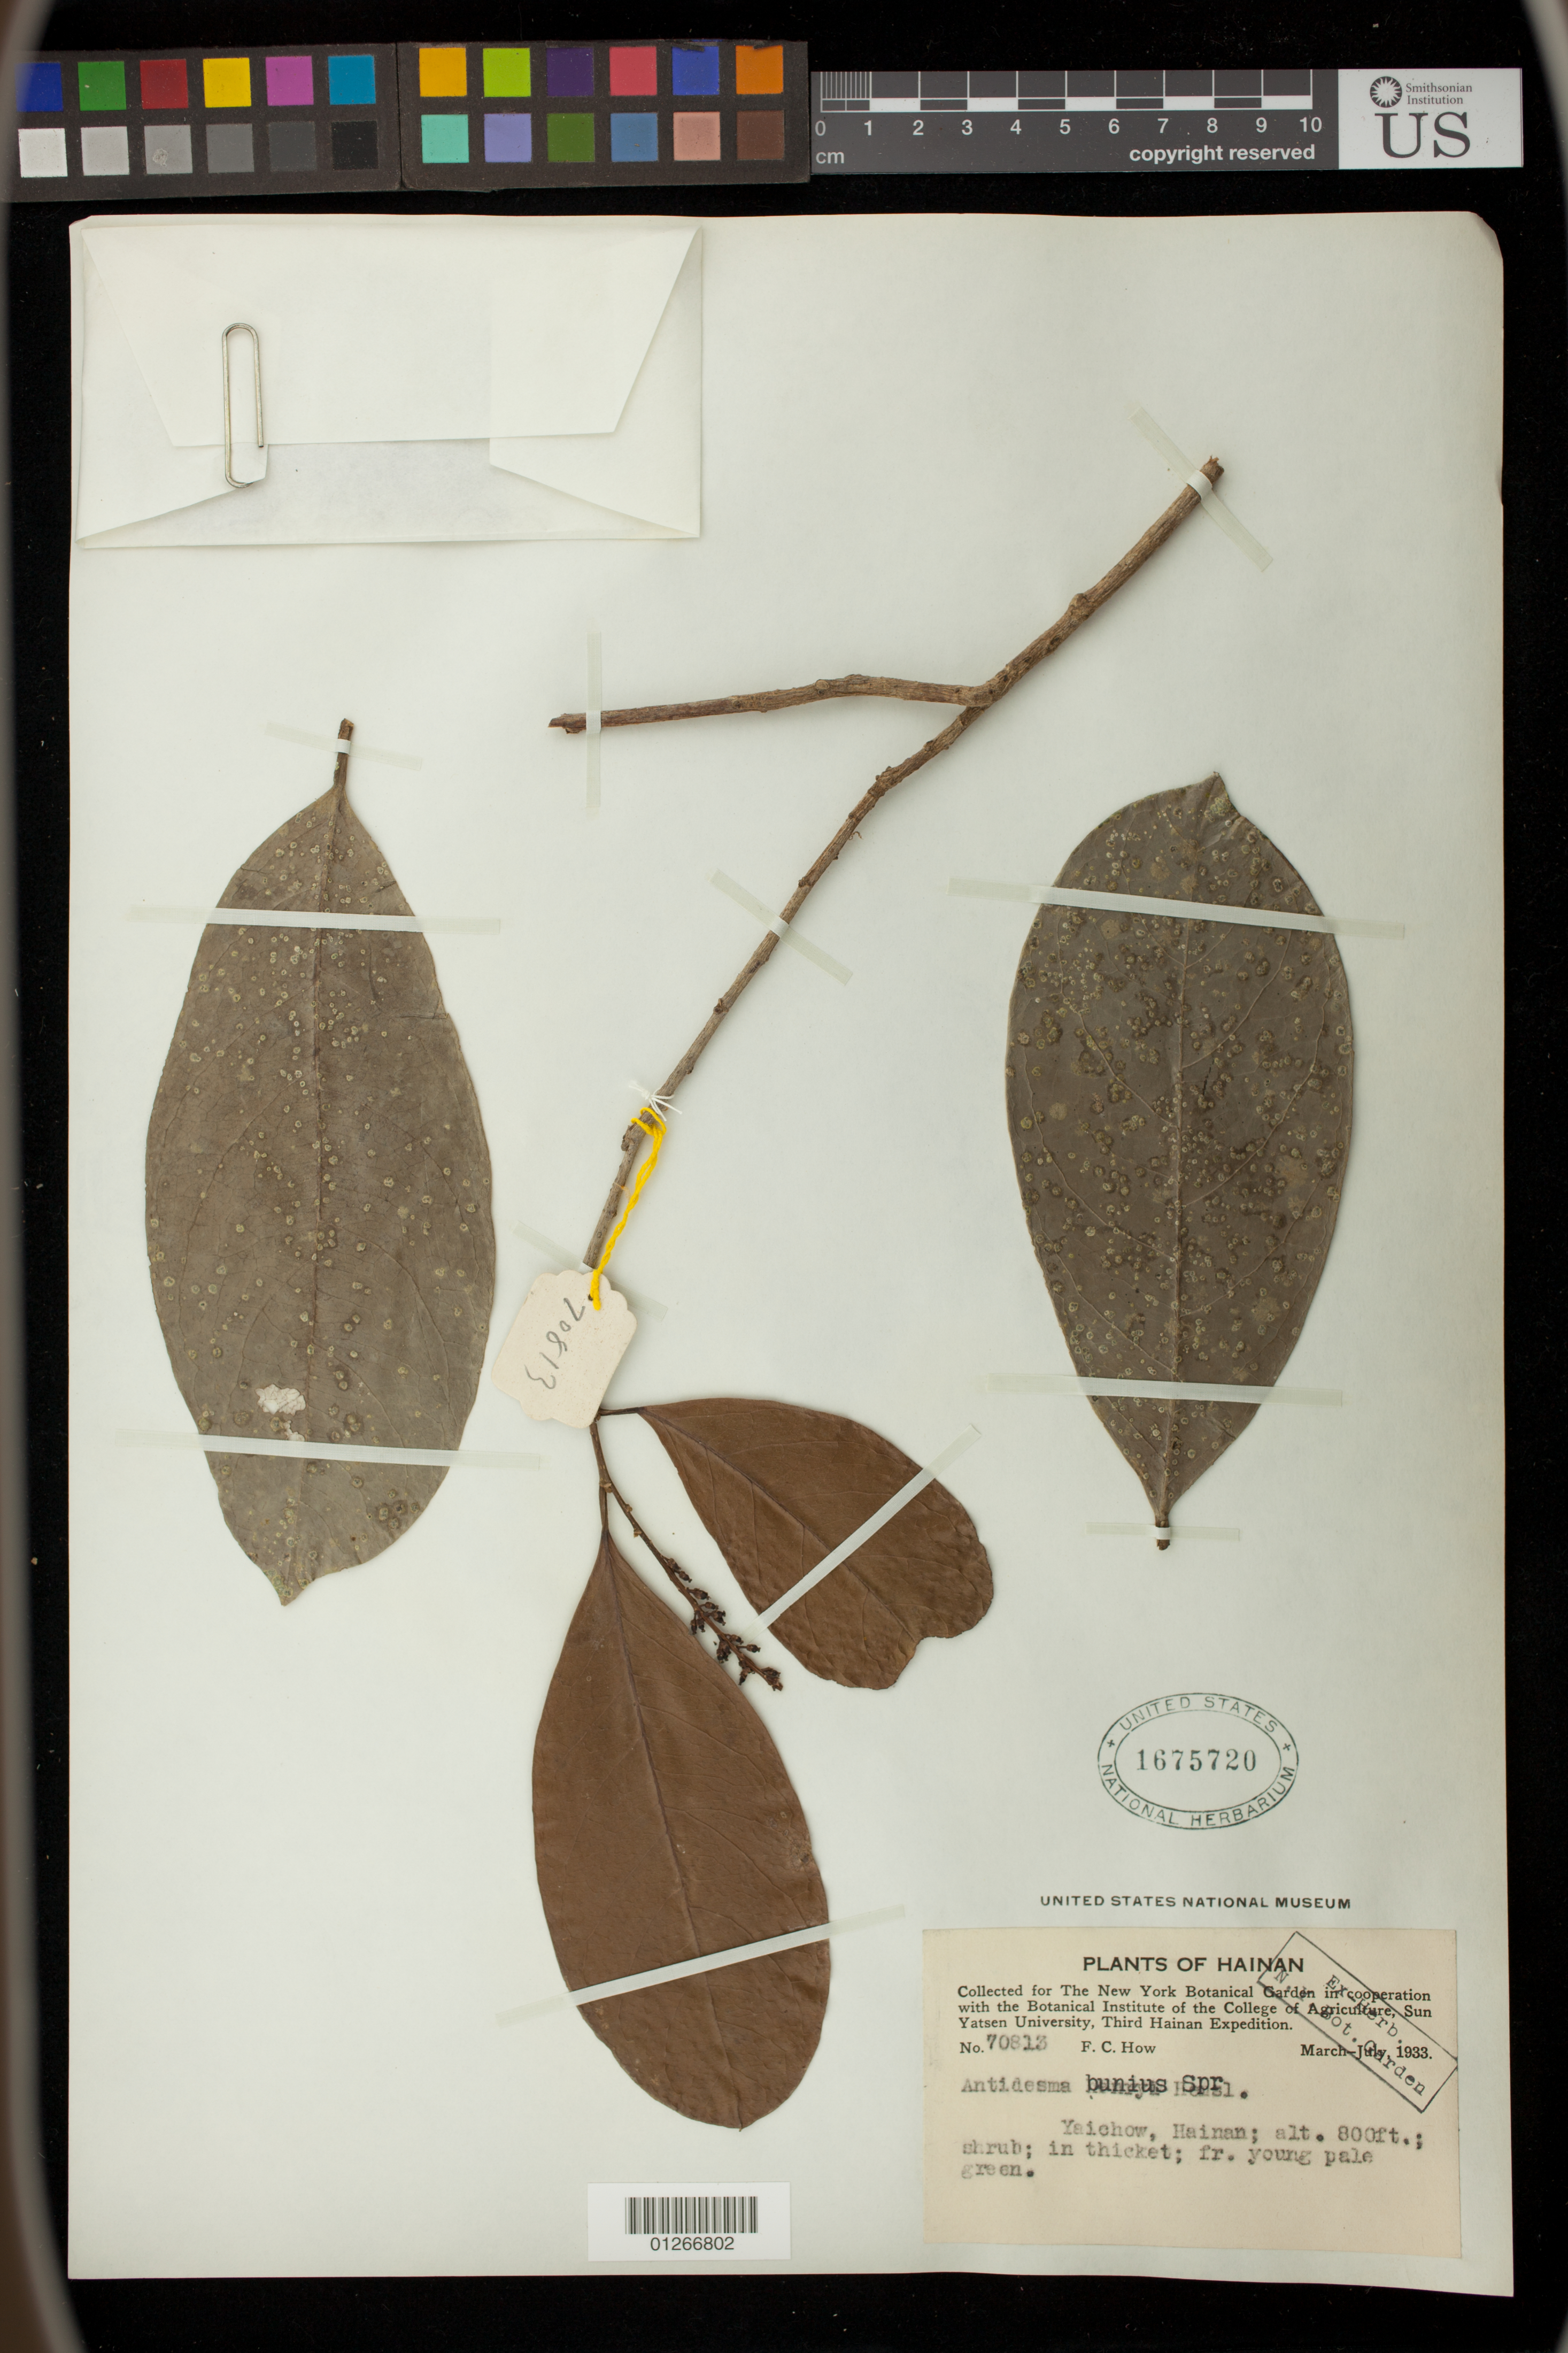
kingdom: Plantae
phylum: Tracheophyta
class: Magnoliopsida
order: Malpighiales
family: Phyllanthaceae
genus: Antidesma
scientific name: Antidesma bunius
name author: (L.) Spreng.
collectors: F. C. How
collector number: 70813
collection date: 1933-03/1933-07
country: China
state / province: Hainan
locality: Yaichow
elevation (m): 244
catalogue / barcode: US 1675720